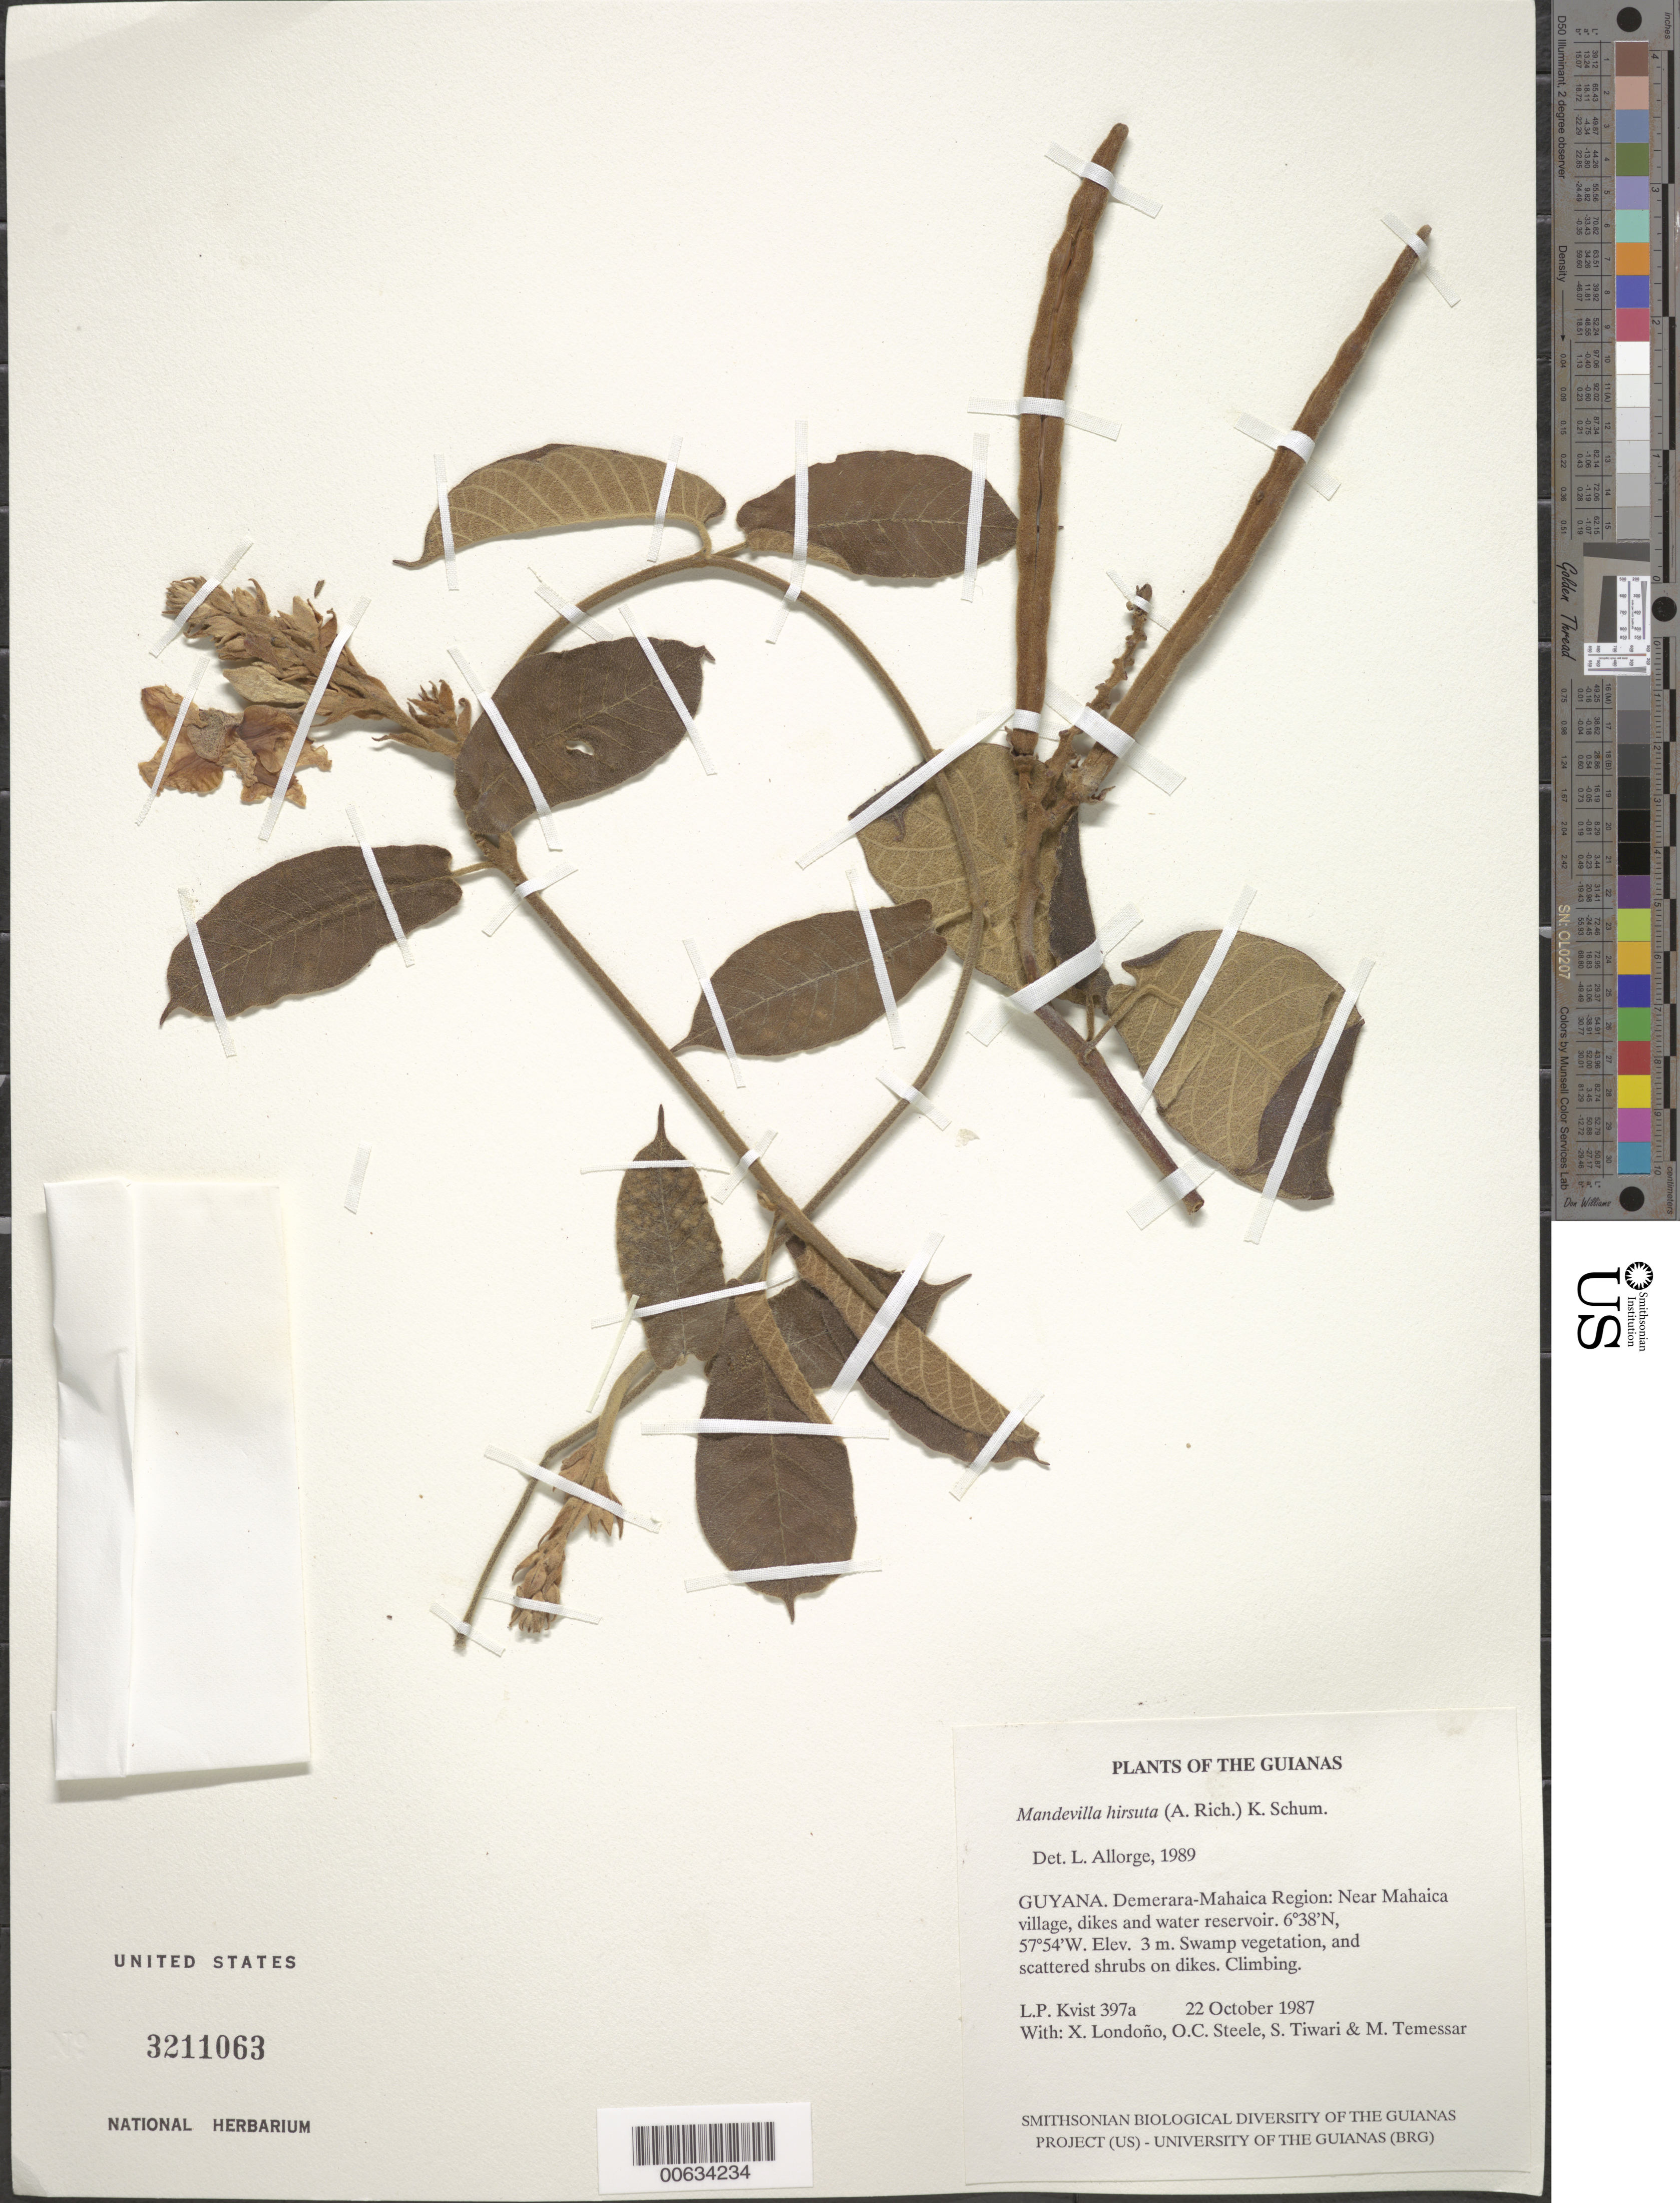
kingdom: Plantae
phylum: Tracheophyta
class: Magnoliopsida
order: Gentianales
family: Apocynaceae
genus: Mandevilla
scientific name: Mandevilla hirsuta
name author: (Rich.) K. Schum.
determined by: Allorge, L.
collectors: L. P. Kvist, X. Londoño, O. C. Steele, S. Tiwari & M. Tamessar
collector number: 397 a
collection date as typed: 22 October 1987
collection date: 1987-10-22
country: Guyana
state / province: Demerara-Mahaica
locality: Near Mahaica village, dikes and water reservoir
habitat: Swamp vegetation, and scattered shrubs on dikes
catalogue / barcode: US 3211063